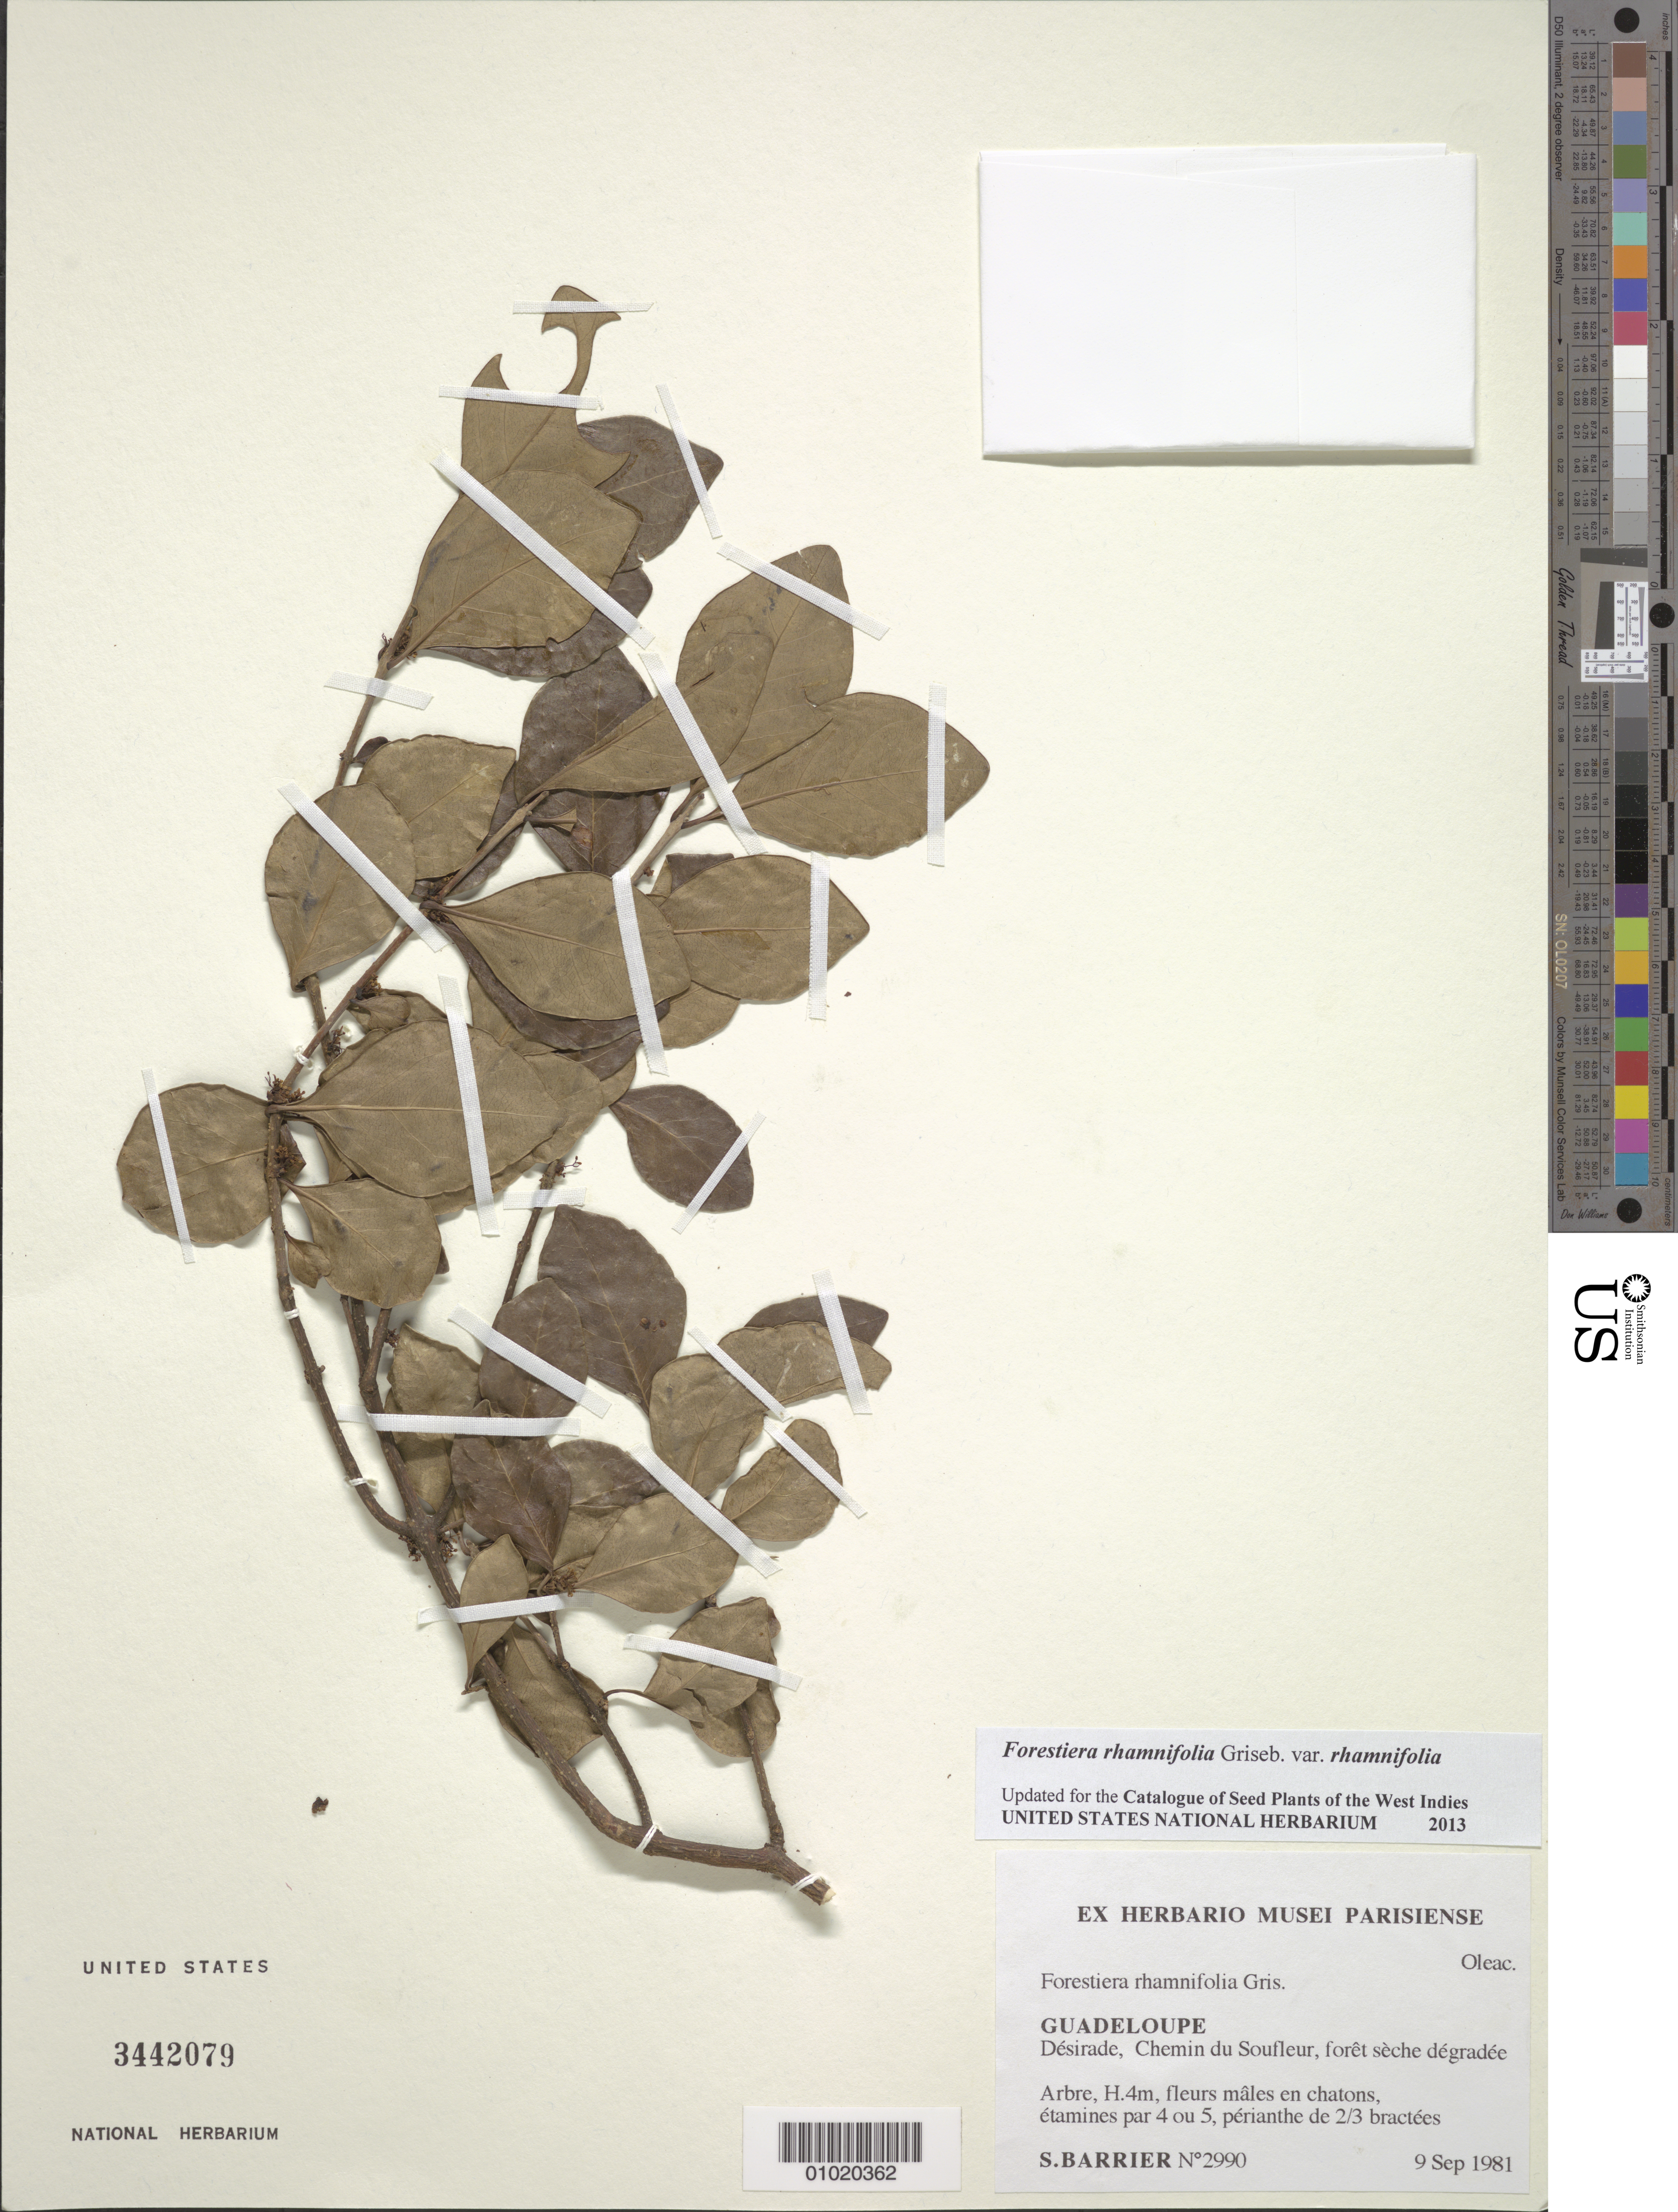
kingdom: Plantae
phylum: Tracheophyta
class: Magnoliopsida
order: Lamiales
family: Oleaceae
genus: Forestiera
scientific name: Forestiera rhamnifolia var. rhamnifolia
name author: Griseb.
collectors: S. Barrier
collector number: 2990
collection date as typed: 09 Sep 1981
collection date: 1981-09-09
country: Guadeloupe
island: La Désirade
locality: Desirade, Chemin du Soufleur, foret seche degradee.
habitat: Forêt sèche dégradée.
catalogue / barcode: US 3442079